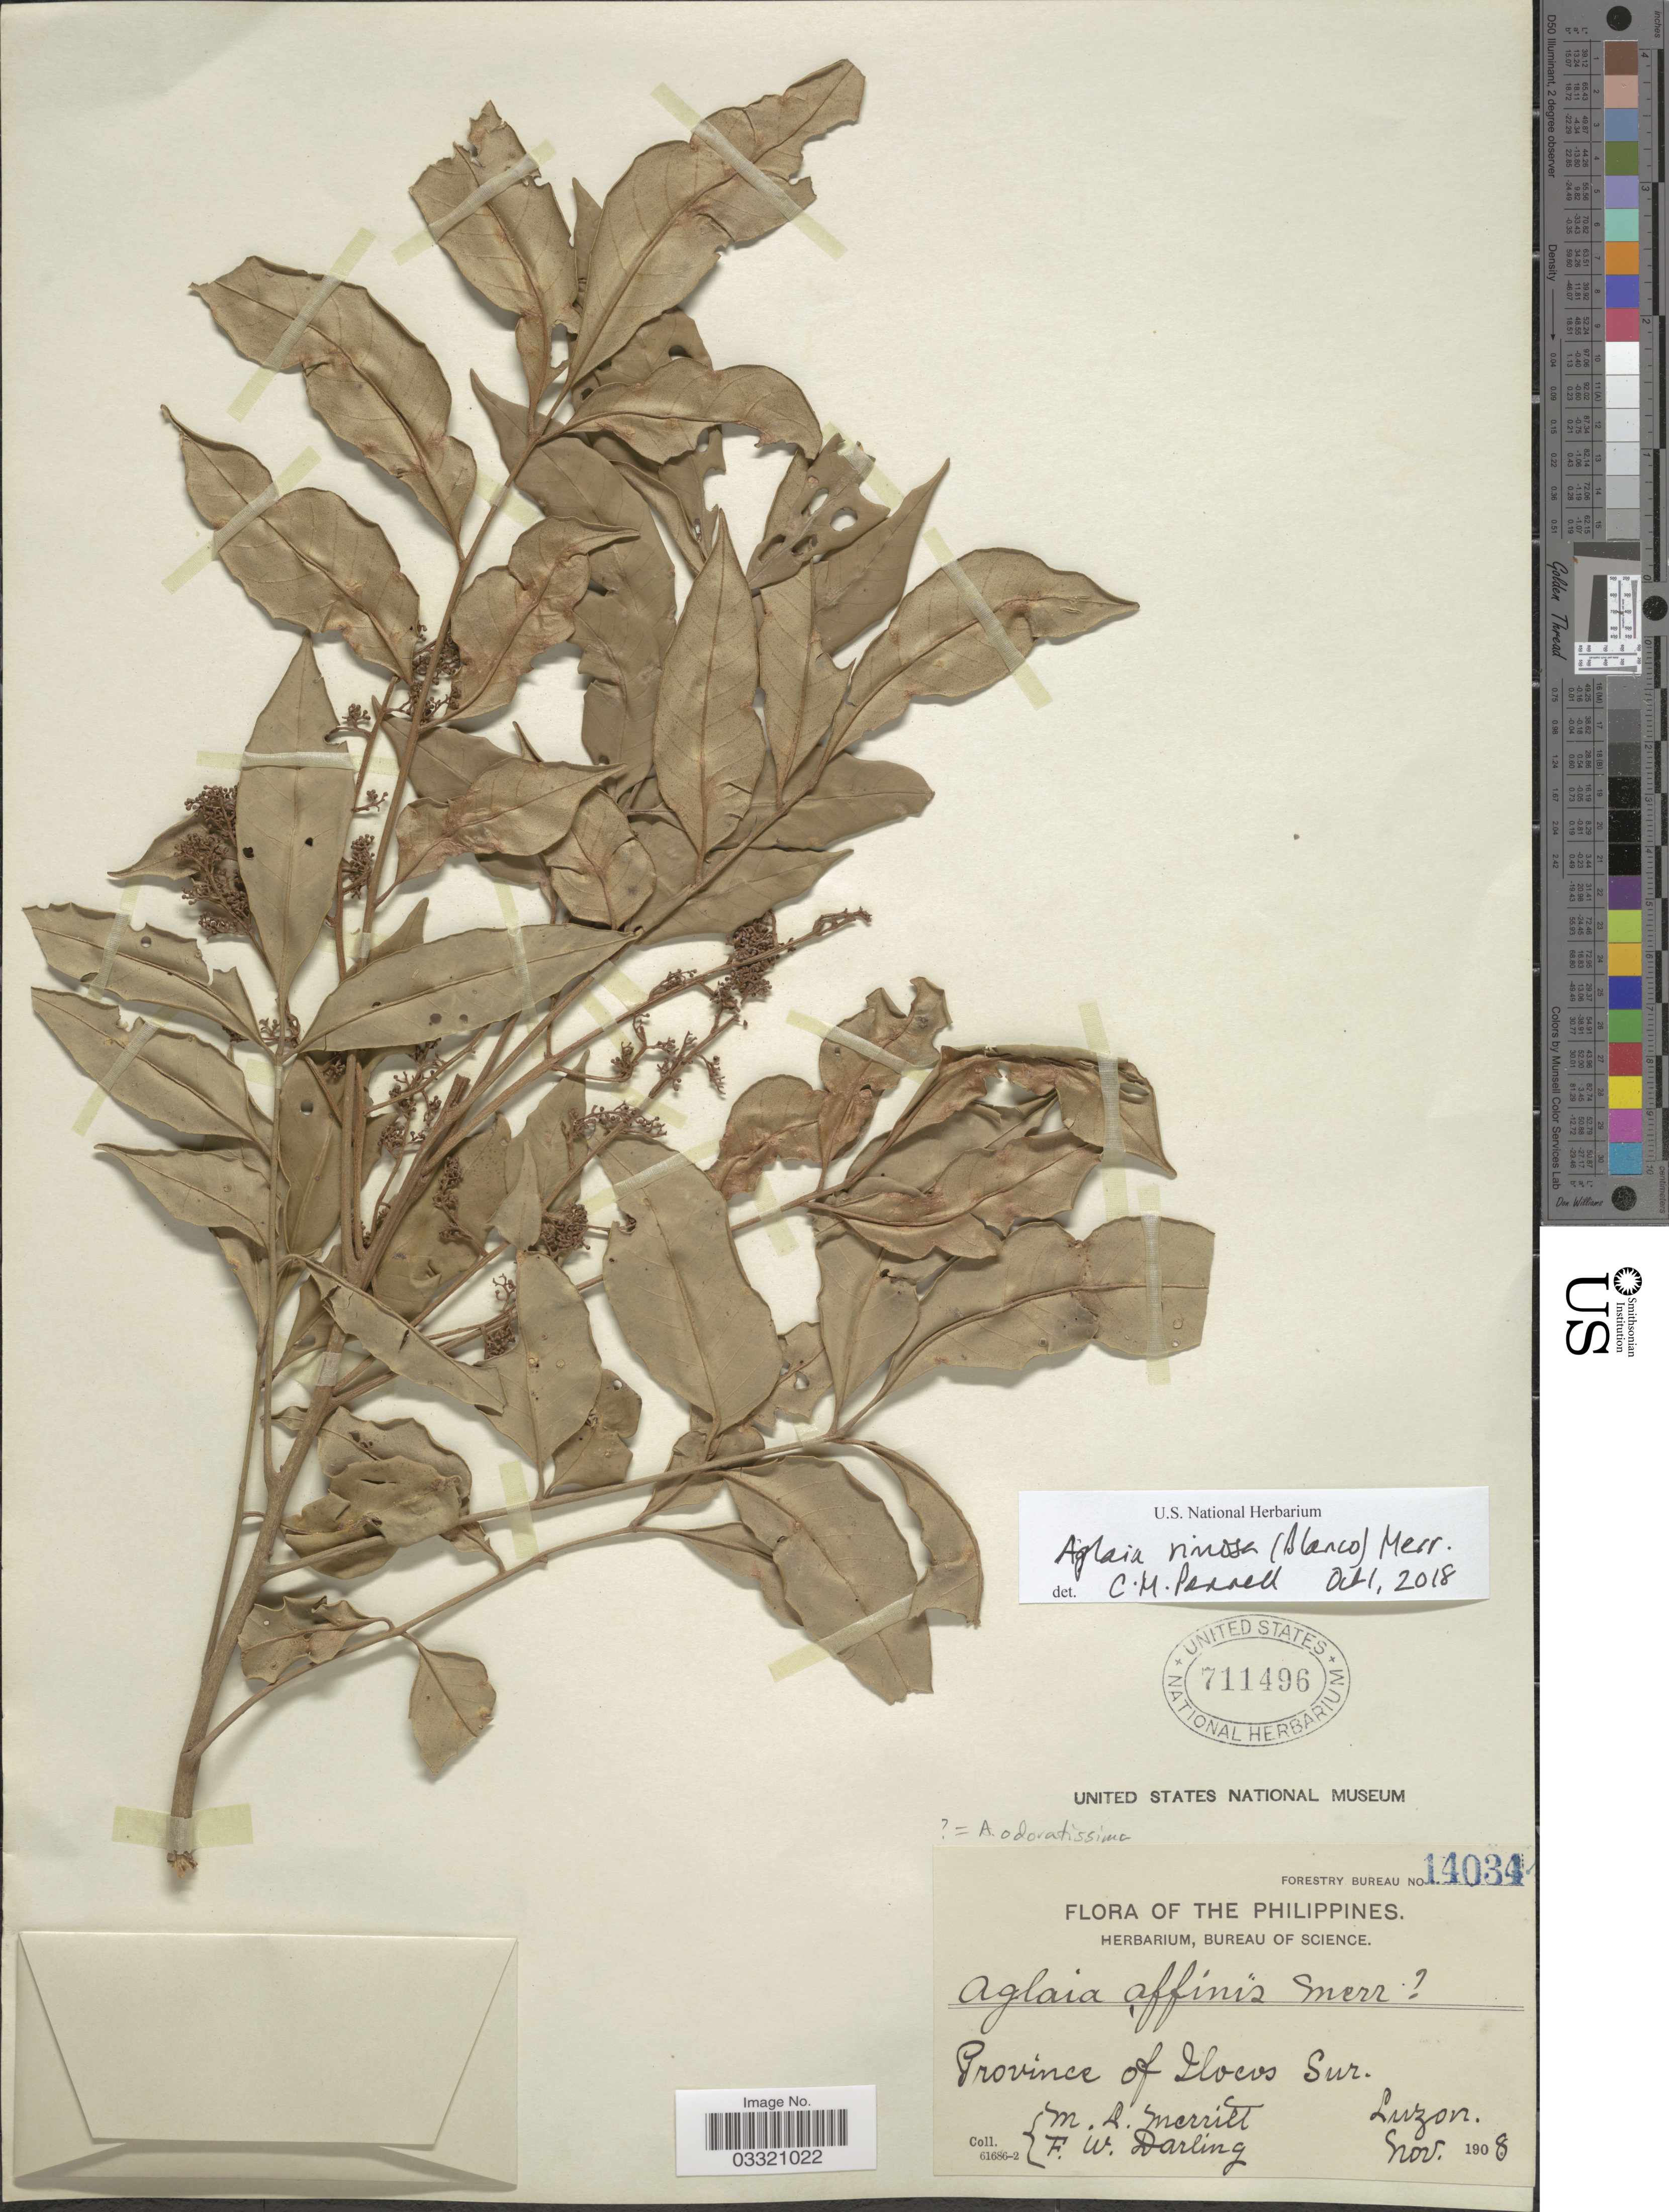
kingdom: Plantae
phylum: Tracheophyta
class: Magnoliopsida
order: Sapindales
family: Meliaceae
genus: Aglaia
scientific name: Aglaia rimosa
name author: (Blanco) Merr.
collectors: M. L. Merritt & F. Darling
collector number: Forestry Bureau 14034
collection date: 1908-11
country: Philippines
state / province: Ilocos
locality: Province of Ilocos Sur. Luzon.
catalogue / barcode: US 711496